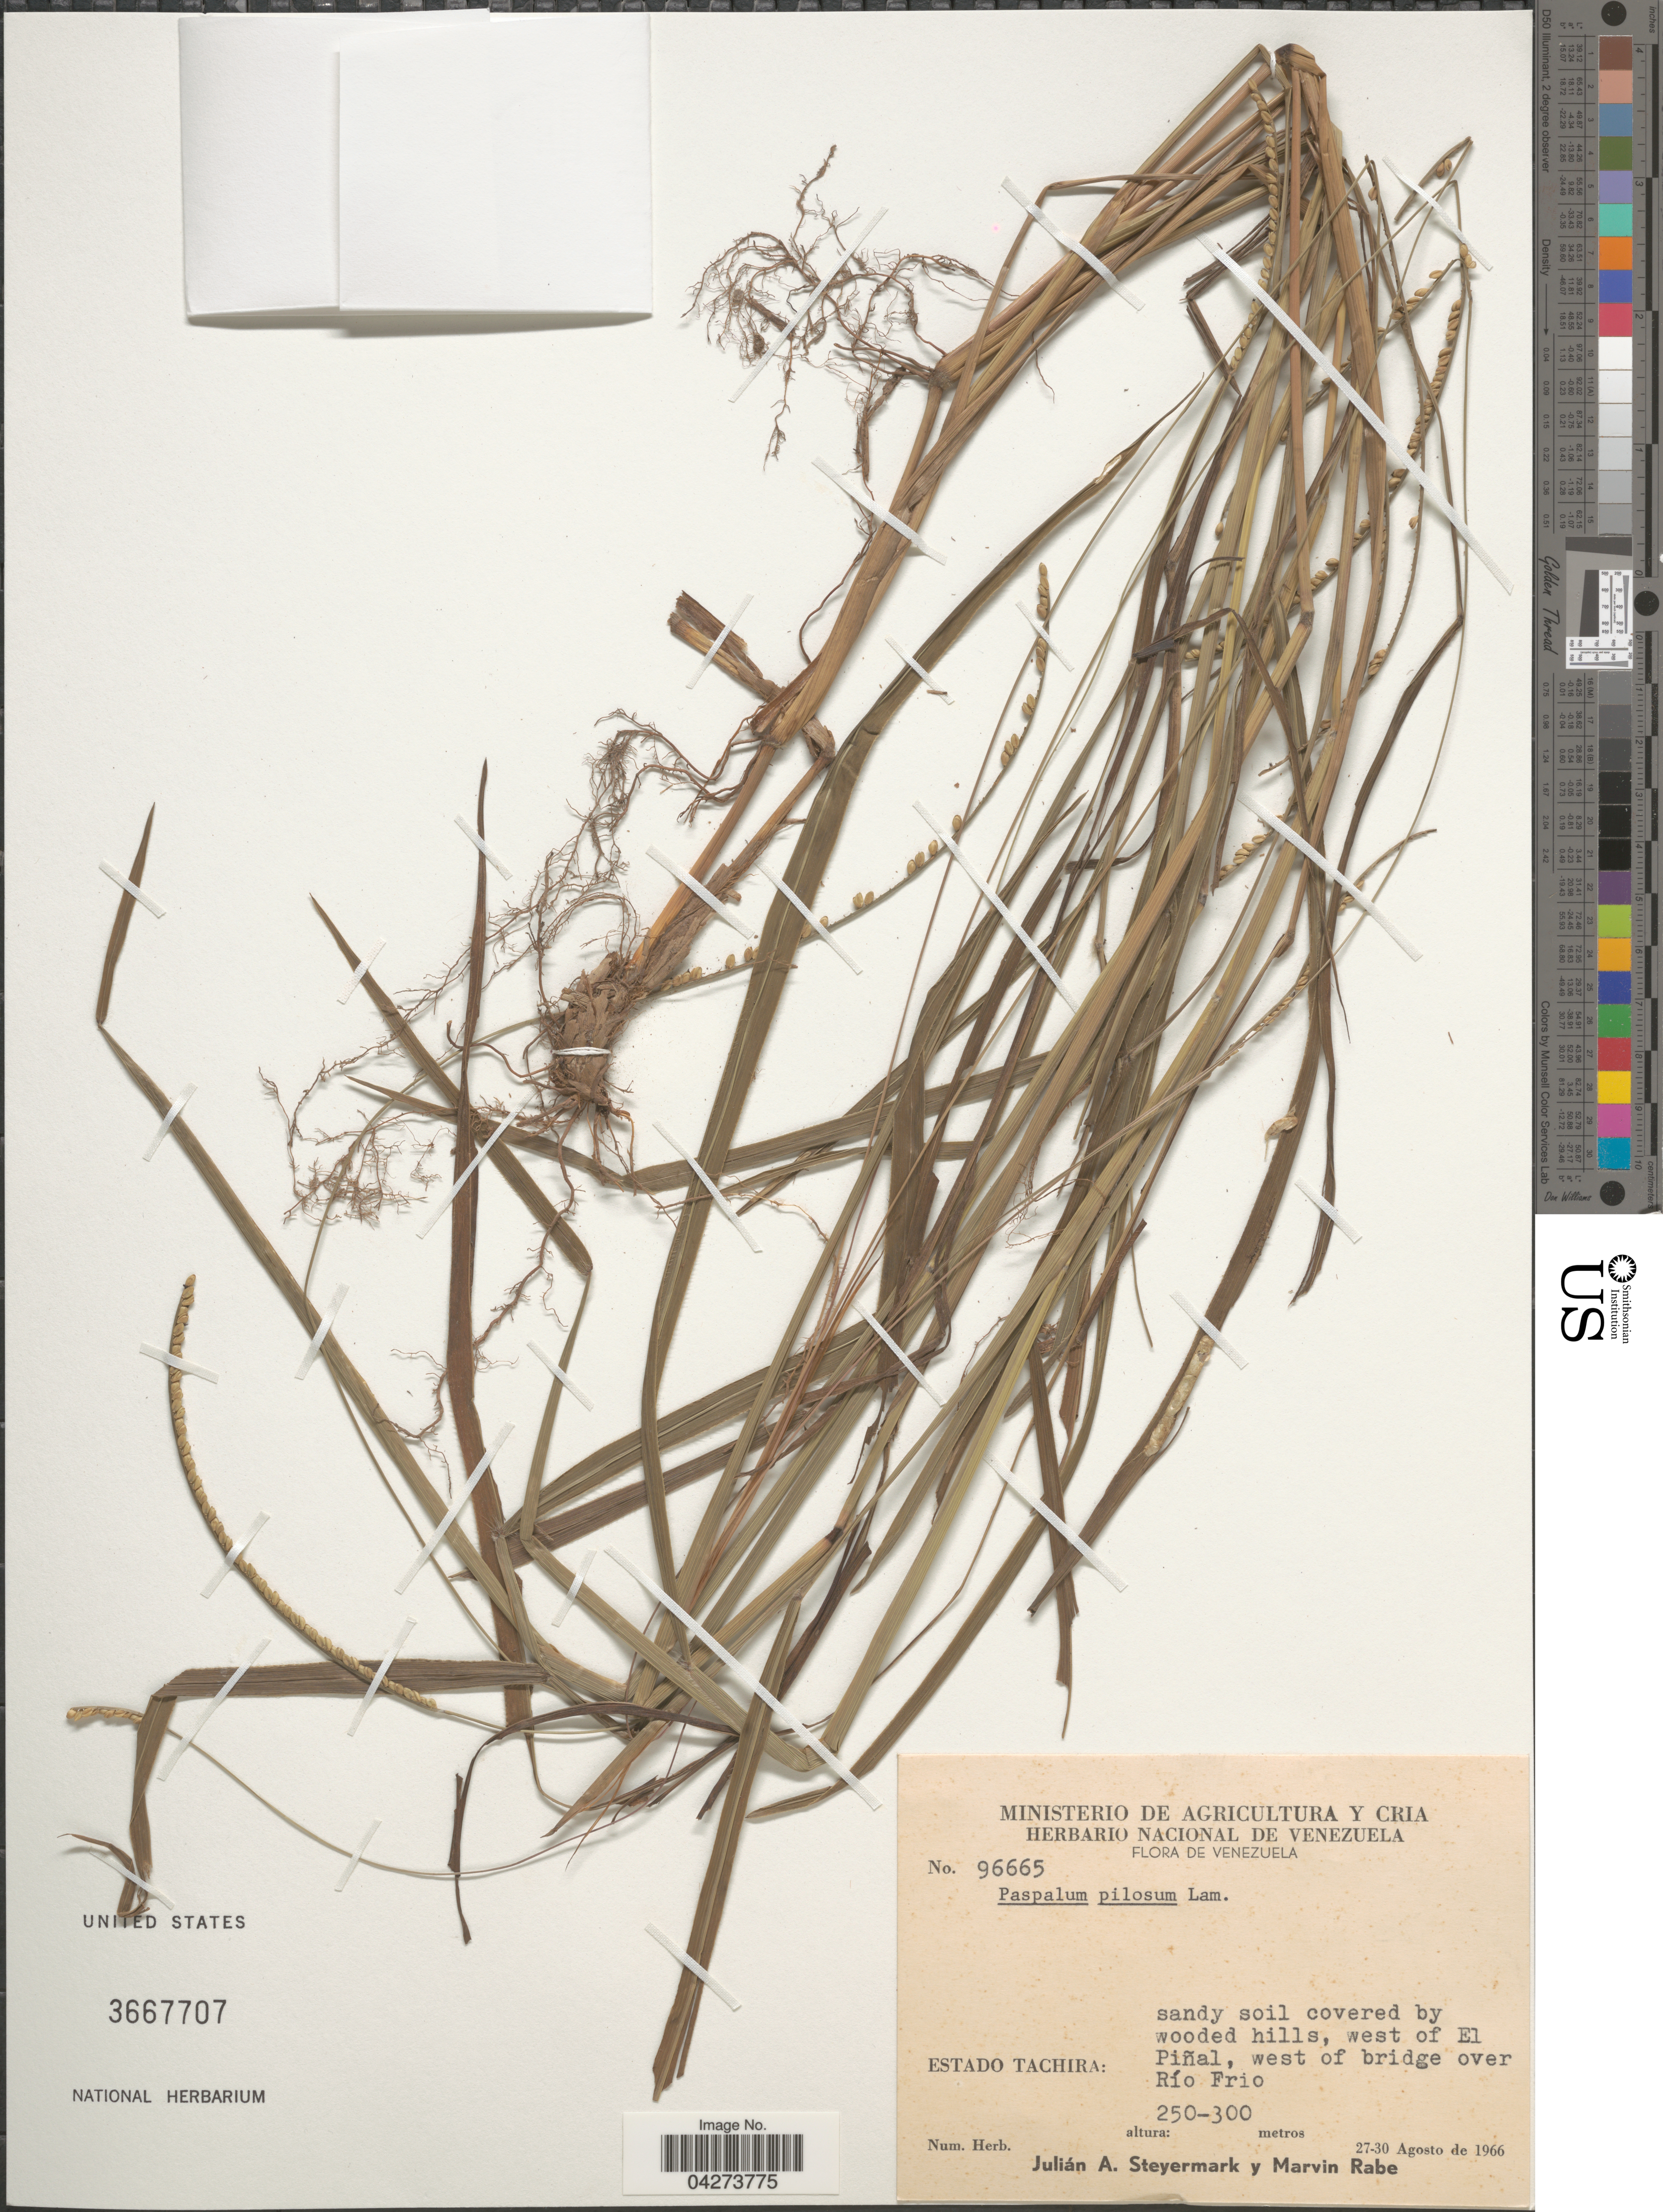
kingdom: Plantae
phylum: Tracheophyta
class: Liliopsida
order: Poales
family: Poaceae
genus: Paspalum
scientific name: Paspalum pilosum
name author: Lam.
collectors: J. Steyermark & M. Rabe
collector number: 96665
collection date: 1966-08-27/1966-08-30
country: Venezuela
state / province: Tachira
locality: Estado Tachira: sandy soil covered by wooded hills, west of El Piñal, west of bridge over Río Frio.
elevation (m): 250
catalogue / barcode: US 3667707